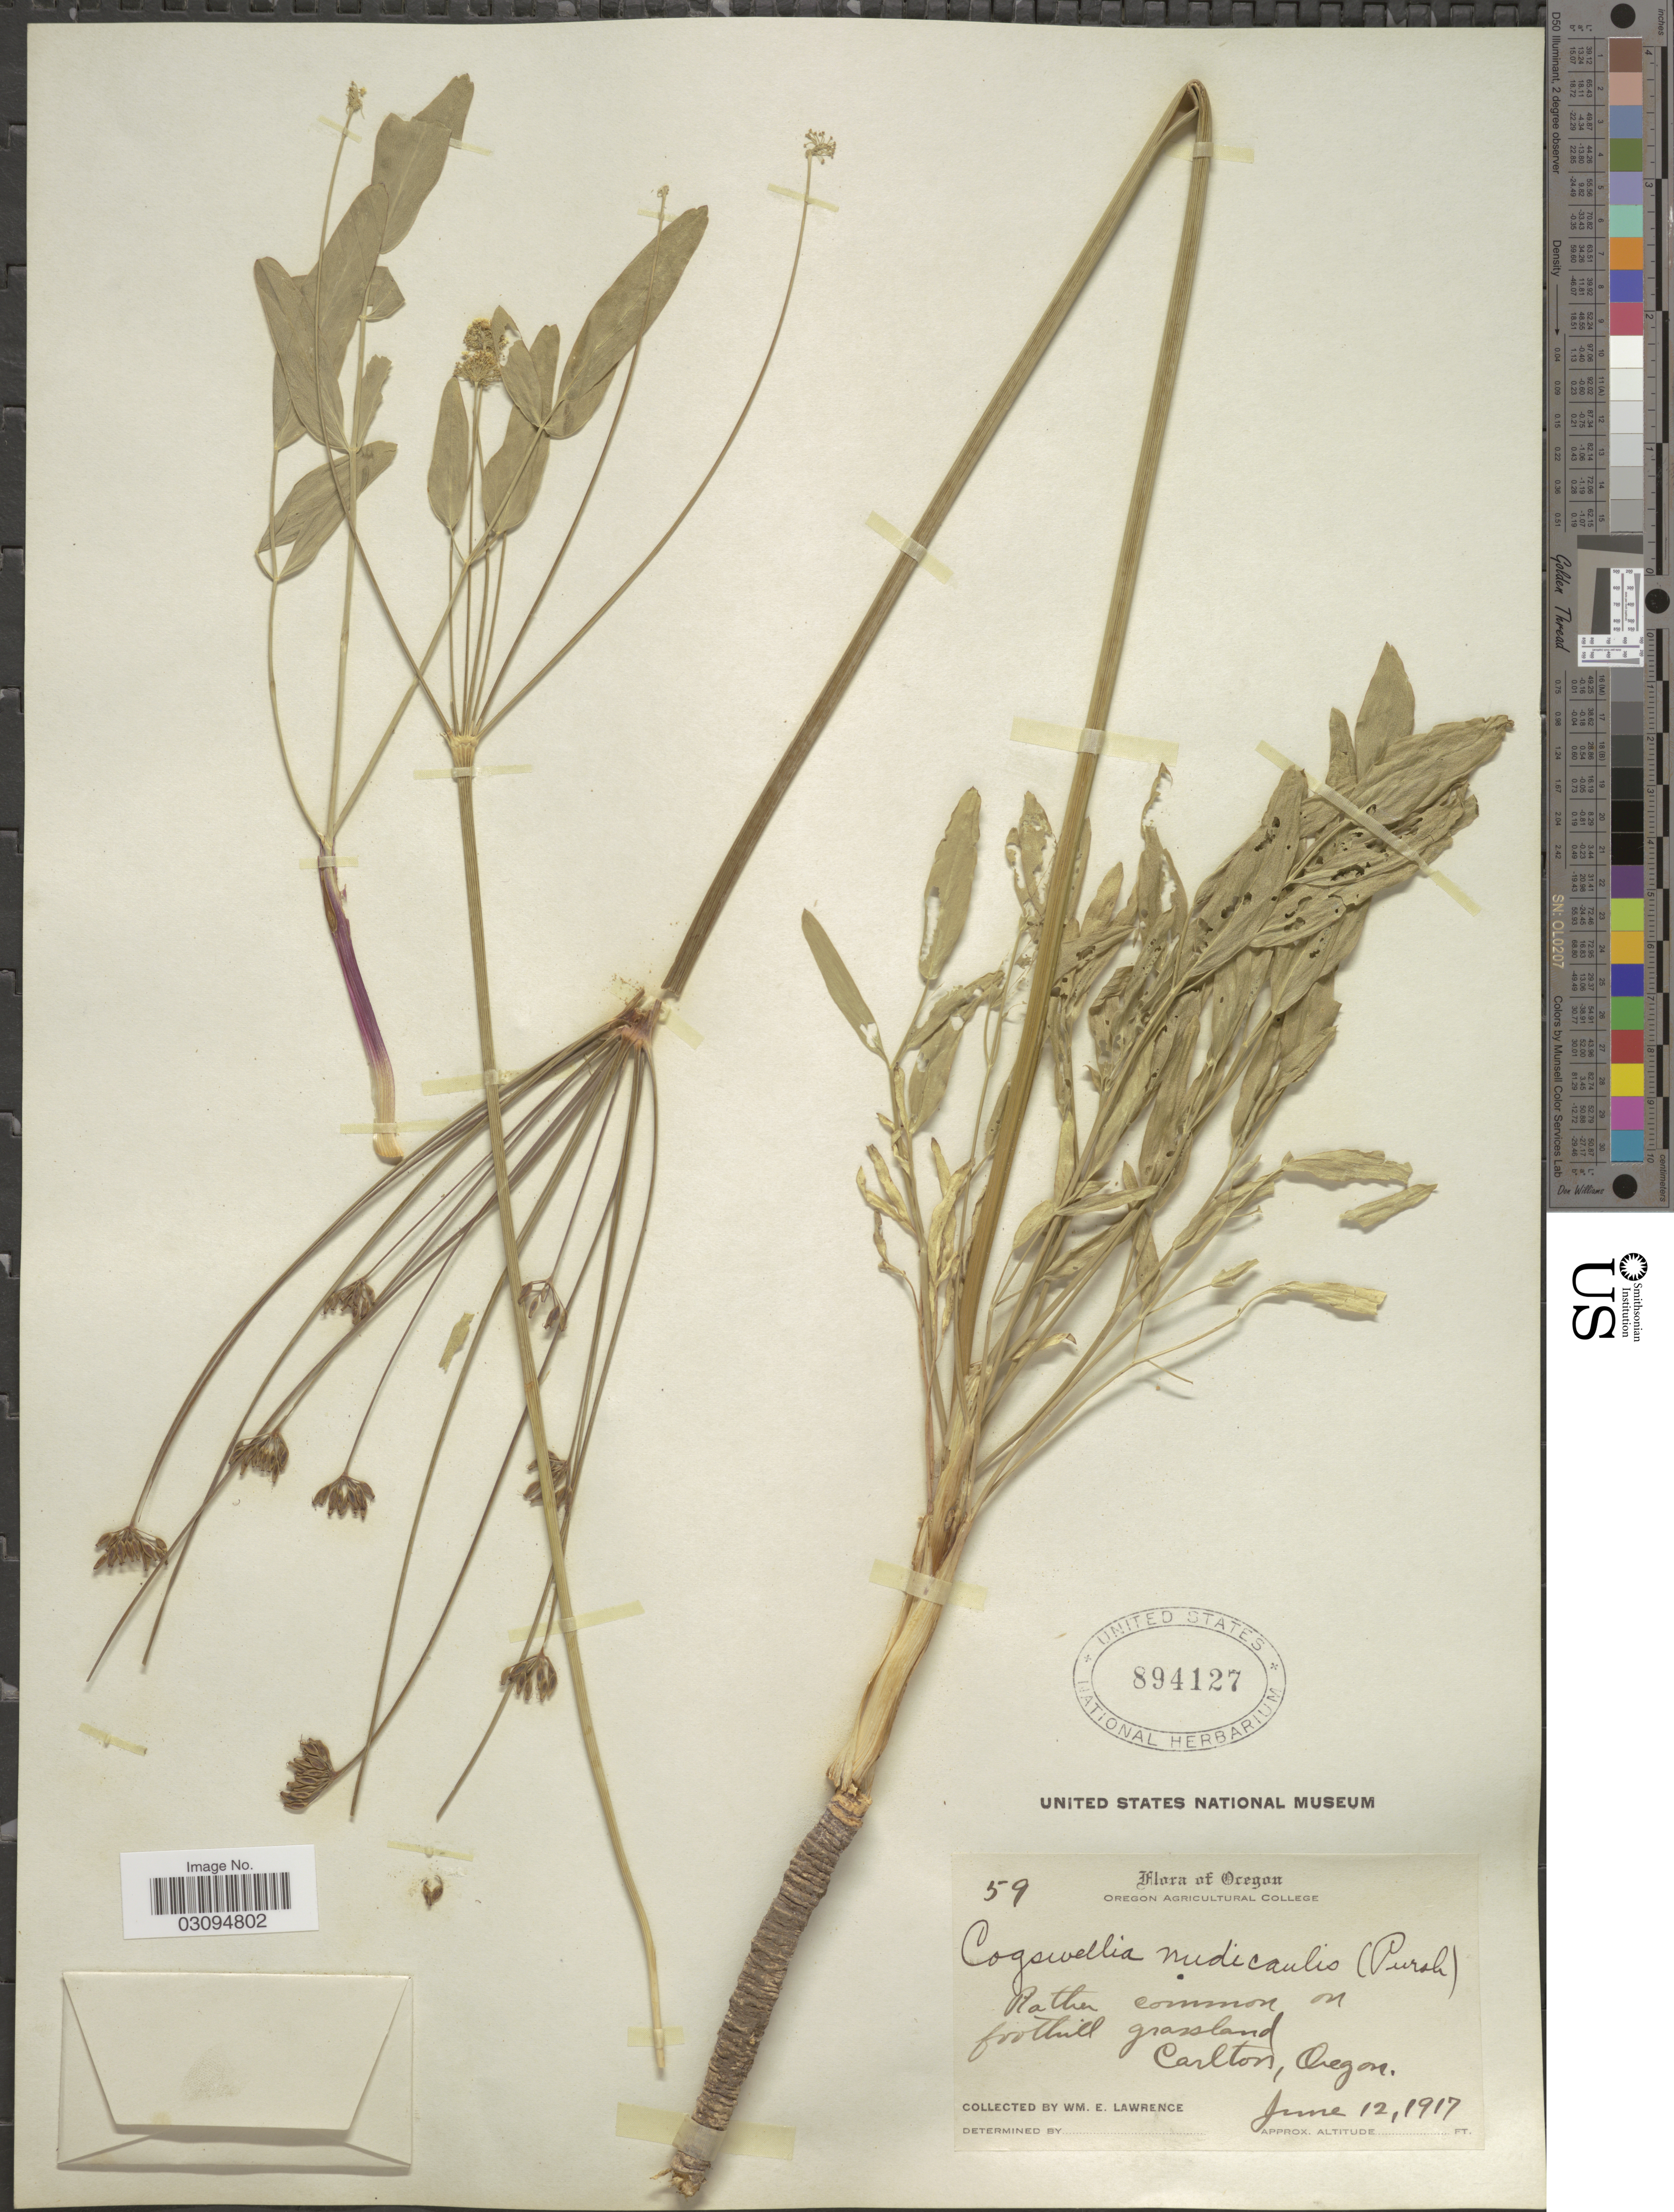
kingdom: Plantae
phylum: Tracheophyta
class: Magnoliopsida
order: Apiales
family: Apiaceae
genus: Lomatium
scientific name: Lomatium nudicaule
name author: (Pursh) J.M. Coult. & Rose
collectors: W. Lawrence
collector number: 59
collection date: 1917-06-12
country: United States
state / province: Oregon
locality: Rather common on foothill grassland Carlton.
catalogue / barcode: US 894127